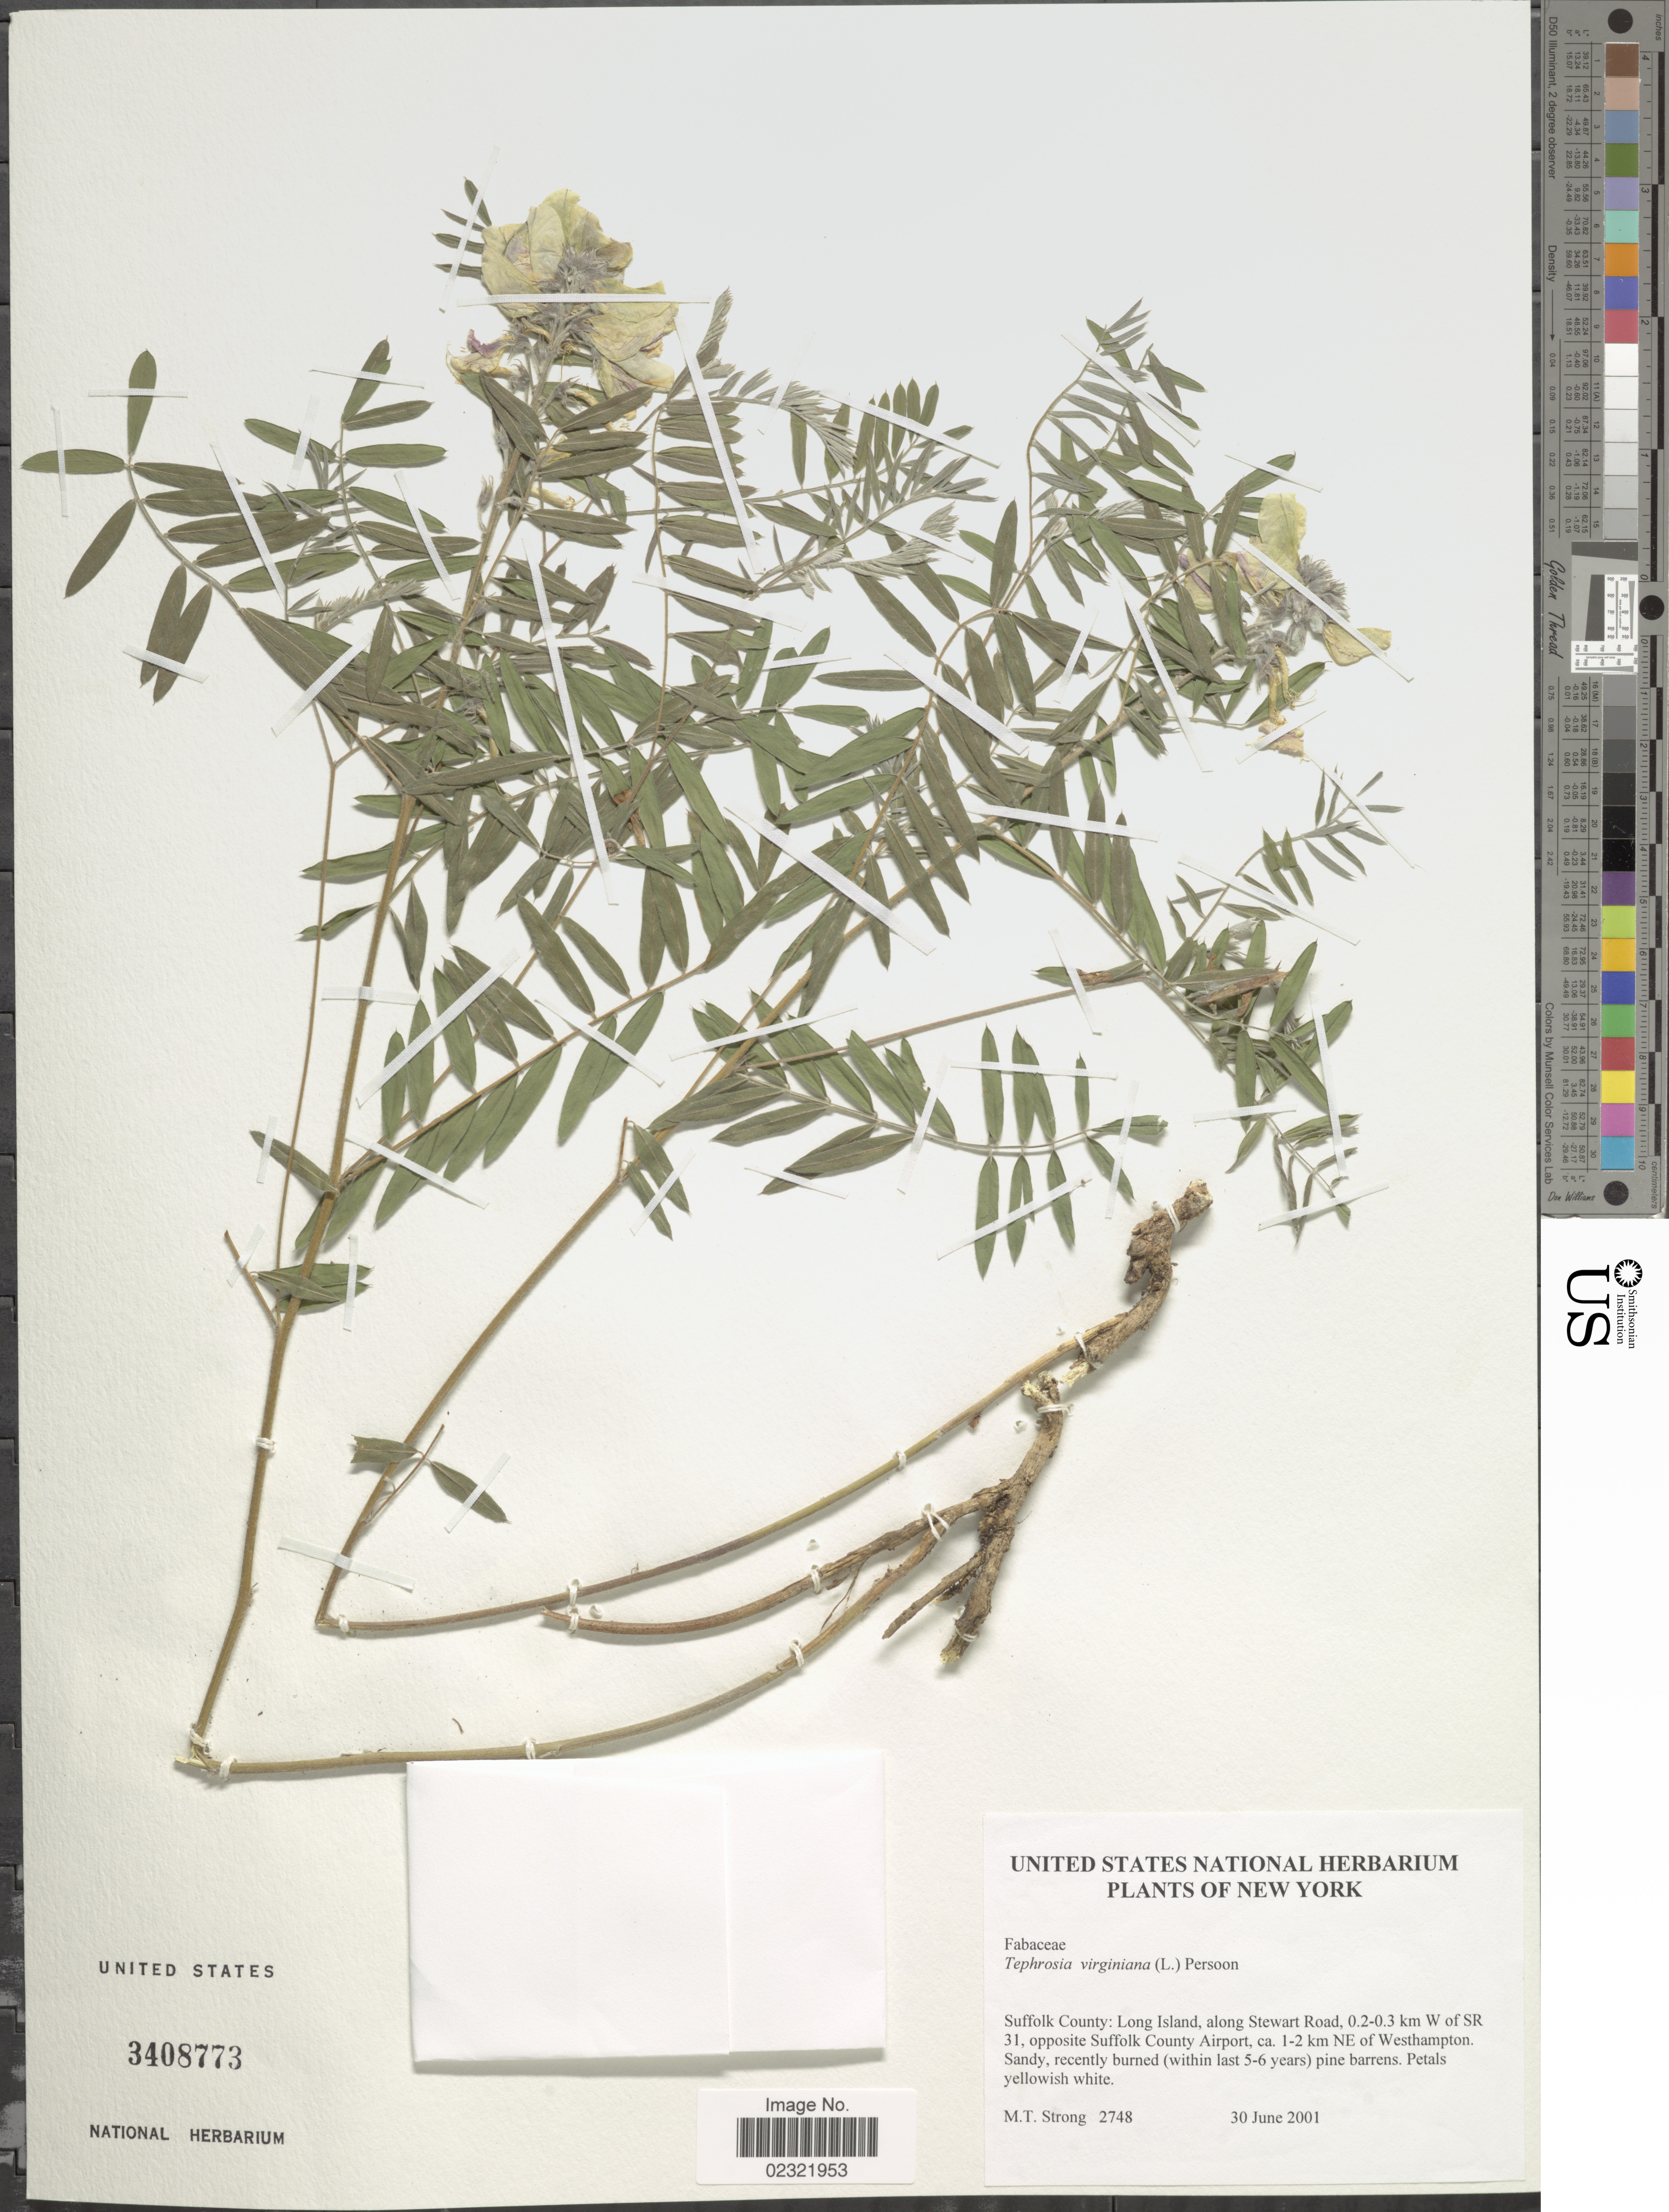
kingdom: Plantae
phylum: Tracheophyta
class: Magnoliopsida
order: Fabales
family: Fabaceae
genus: Tephrosia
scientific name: Tephrosia virginiana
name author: (L.) Pers.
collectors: M. T. Strong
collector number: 2748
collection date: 2001-06-30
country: United States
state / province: New York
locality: Suffolk County: Long Island, S of Stewart Avenue, ca 0.2-0.3 km W of SR 3,opposite Suffolk County Airport, ca. 1-2 km NE of Westhampton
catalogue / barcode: US 3408773